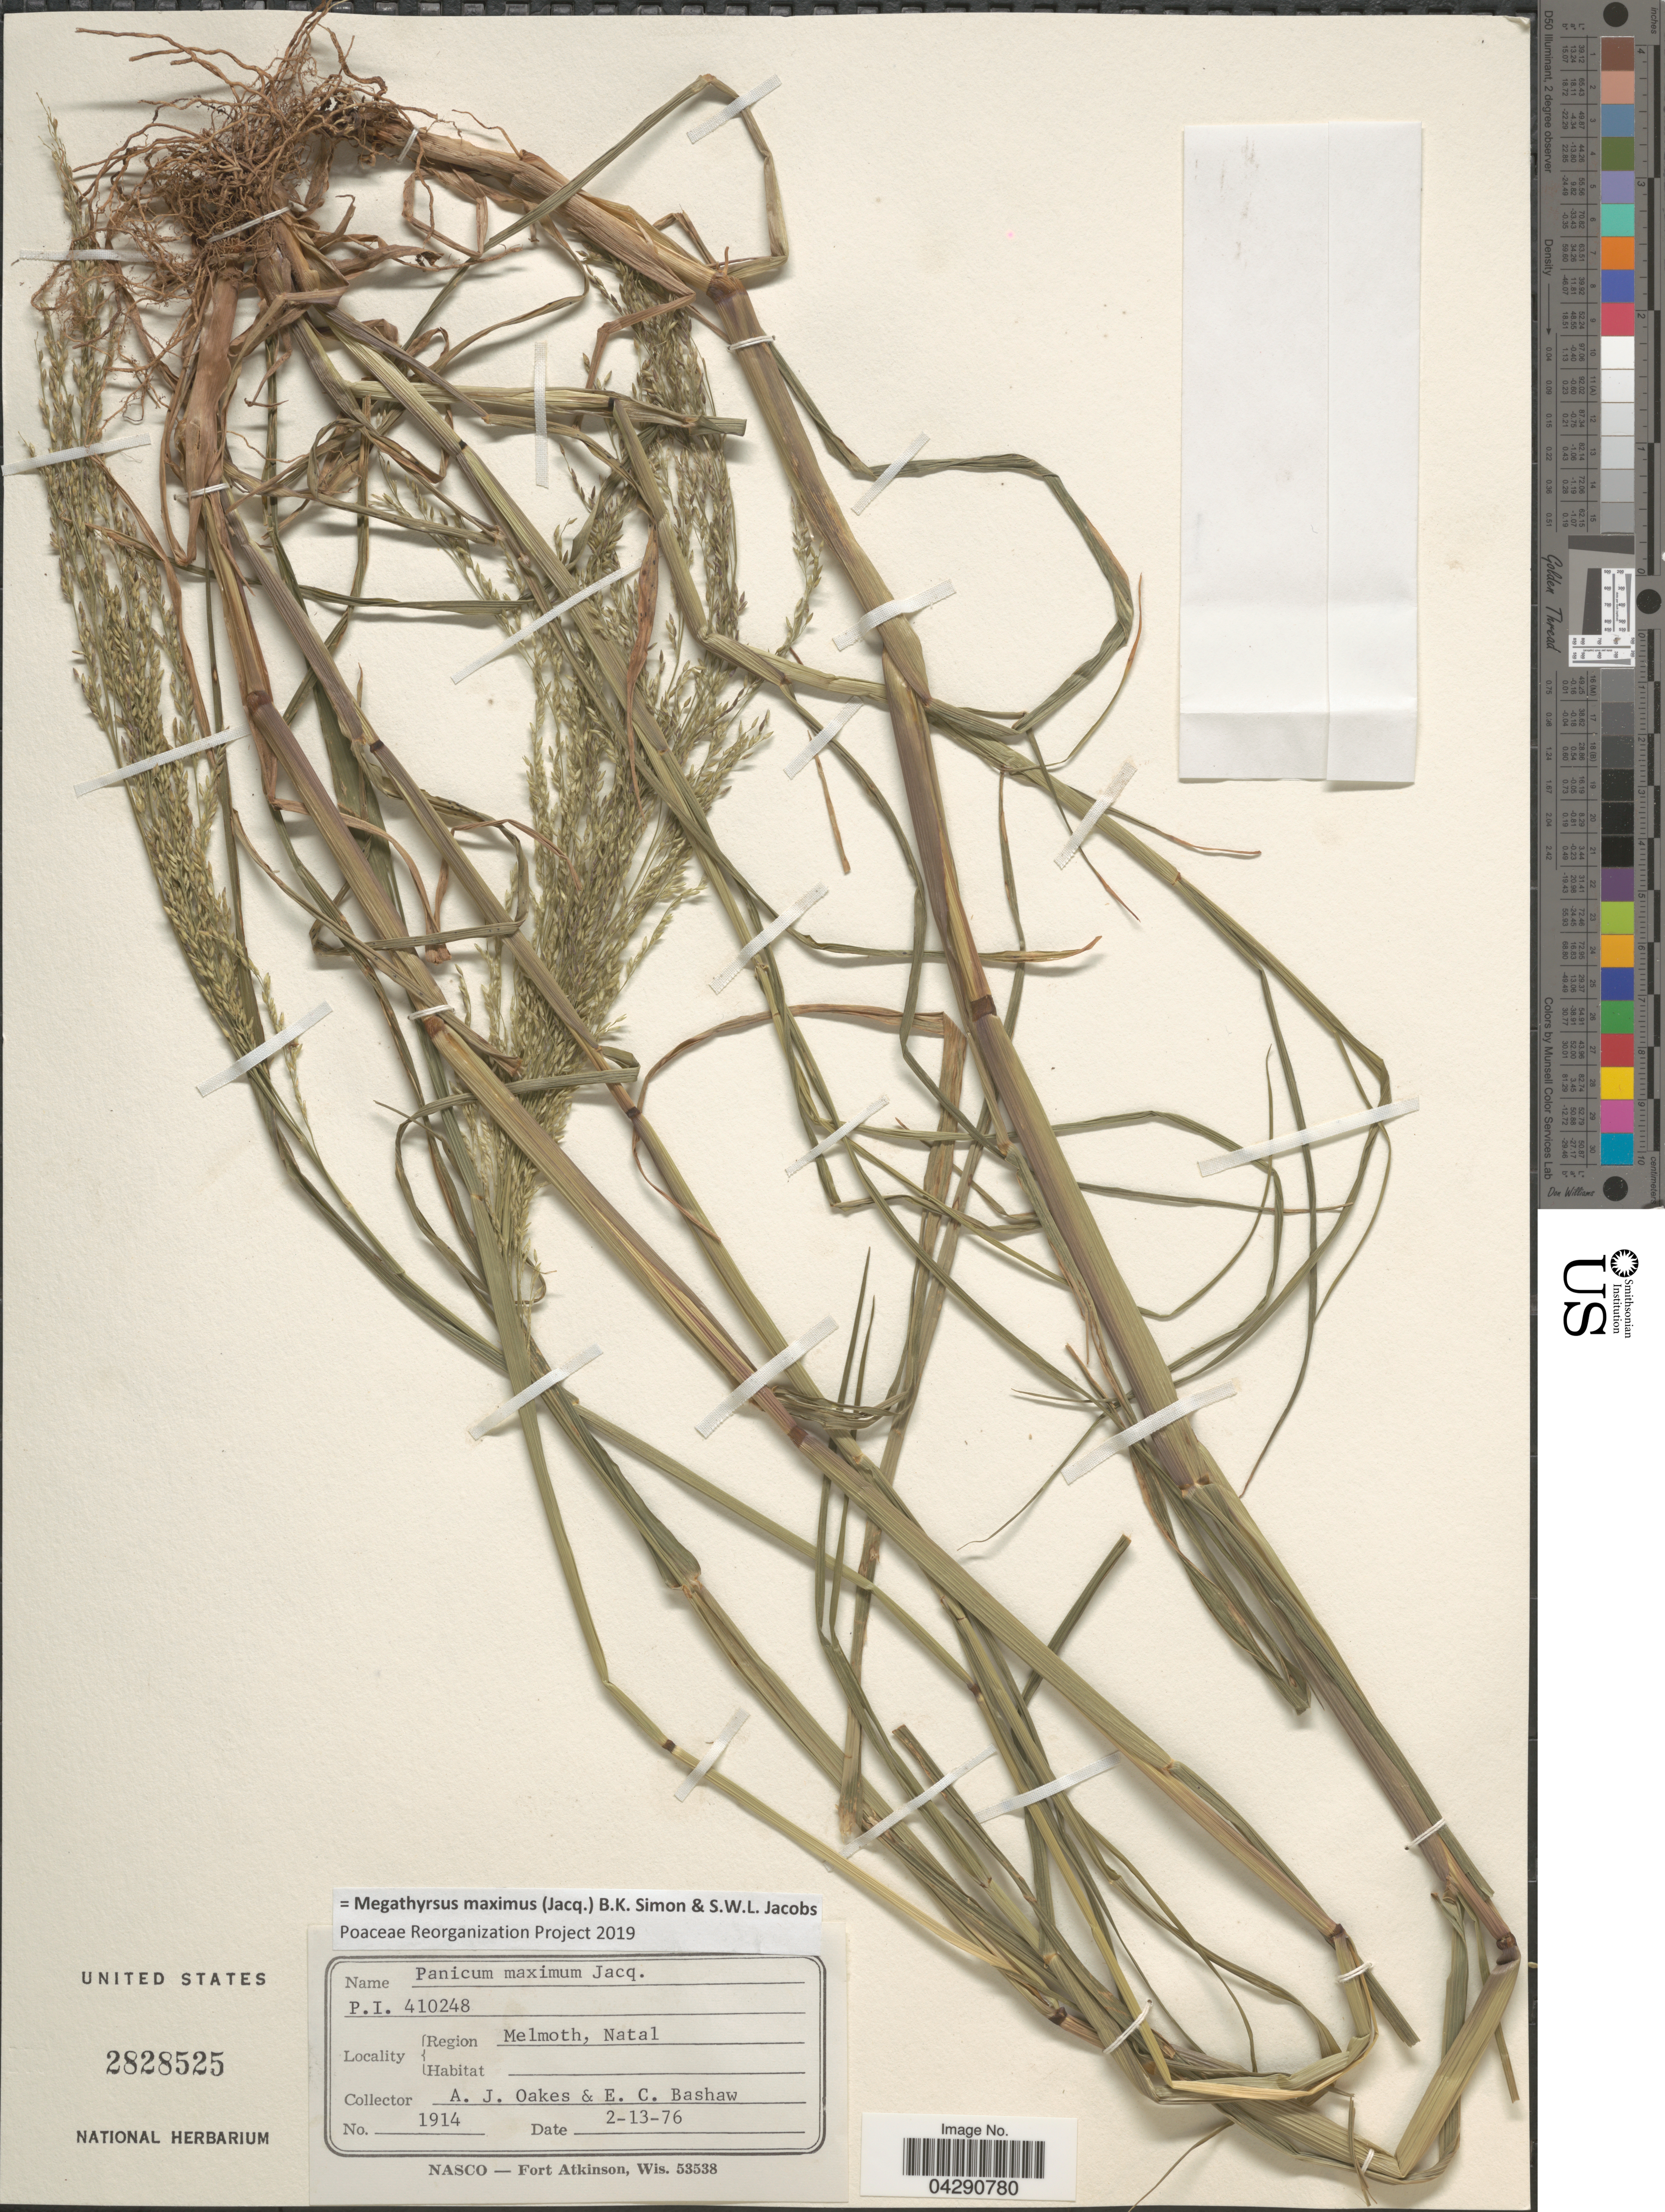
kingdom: Plantae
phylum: Tracheophyta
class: Liliopsida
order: Poales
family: Poaceae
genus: Megathyrsus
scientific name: Megathyrsus maximus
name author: (Jacq.) B.K. Simon & S.W.L. Jacobs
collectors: A. Oakes & E. Bashaw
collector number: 1914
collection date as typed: Transcribed d/m/y: 13/2/76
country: South Africa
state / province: KwaZulu-Natal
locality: Region Melmoth, Natal.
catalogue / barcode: US 2828525